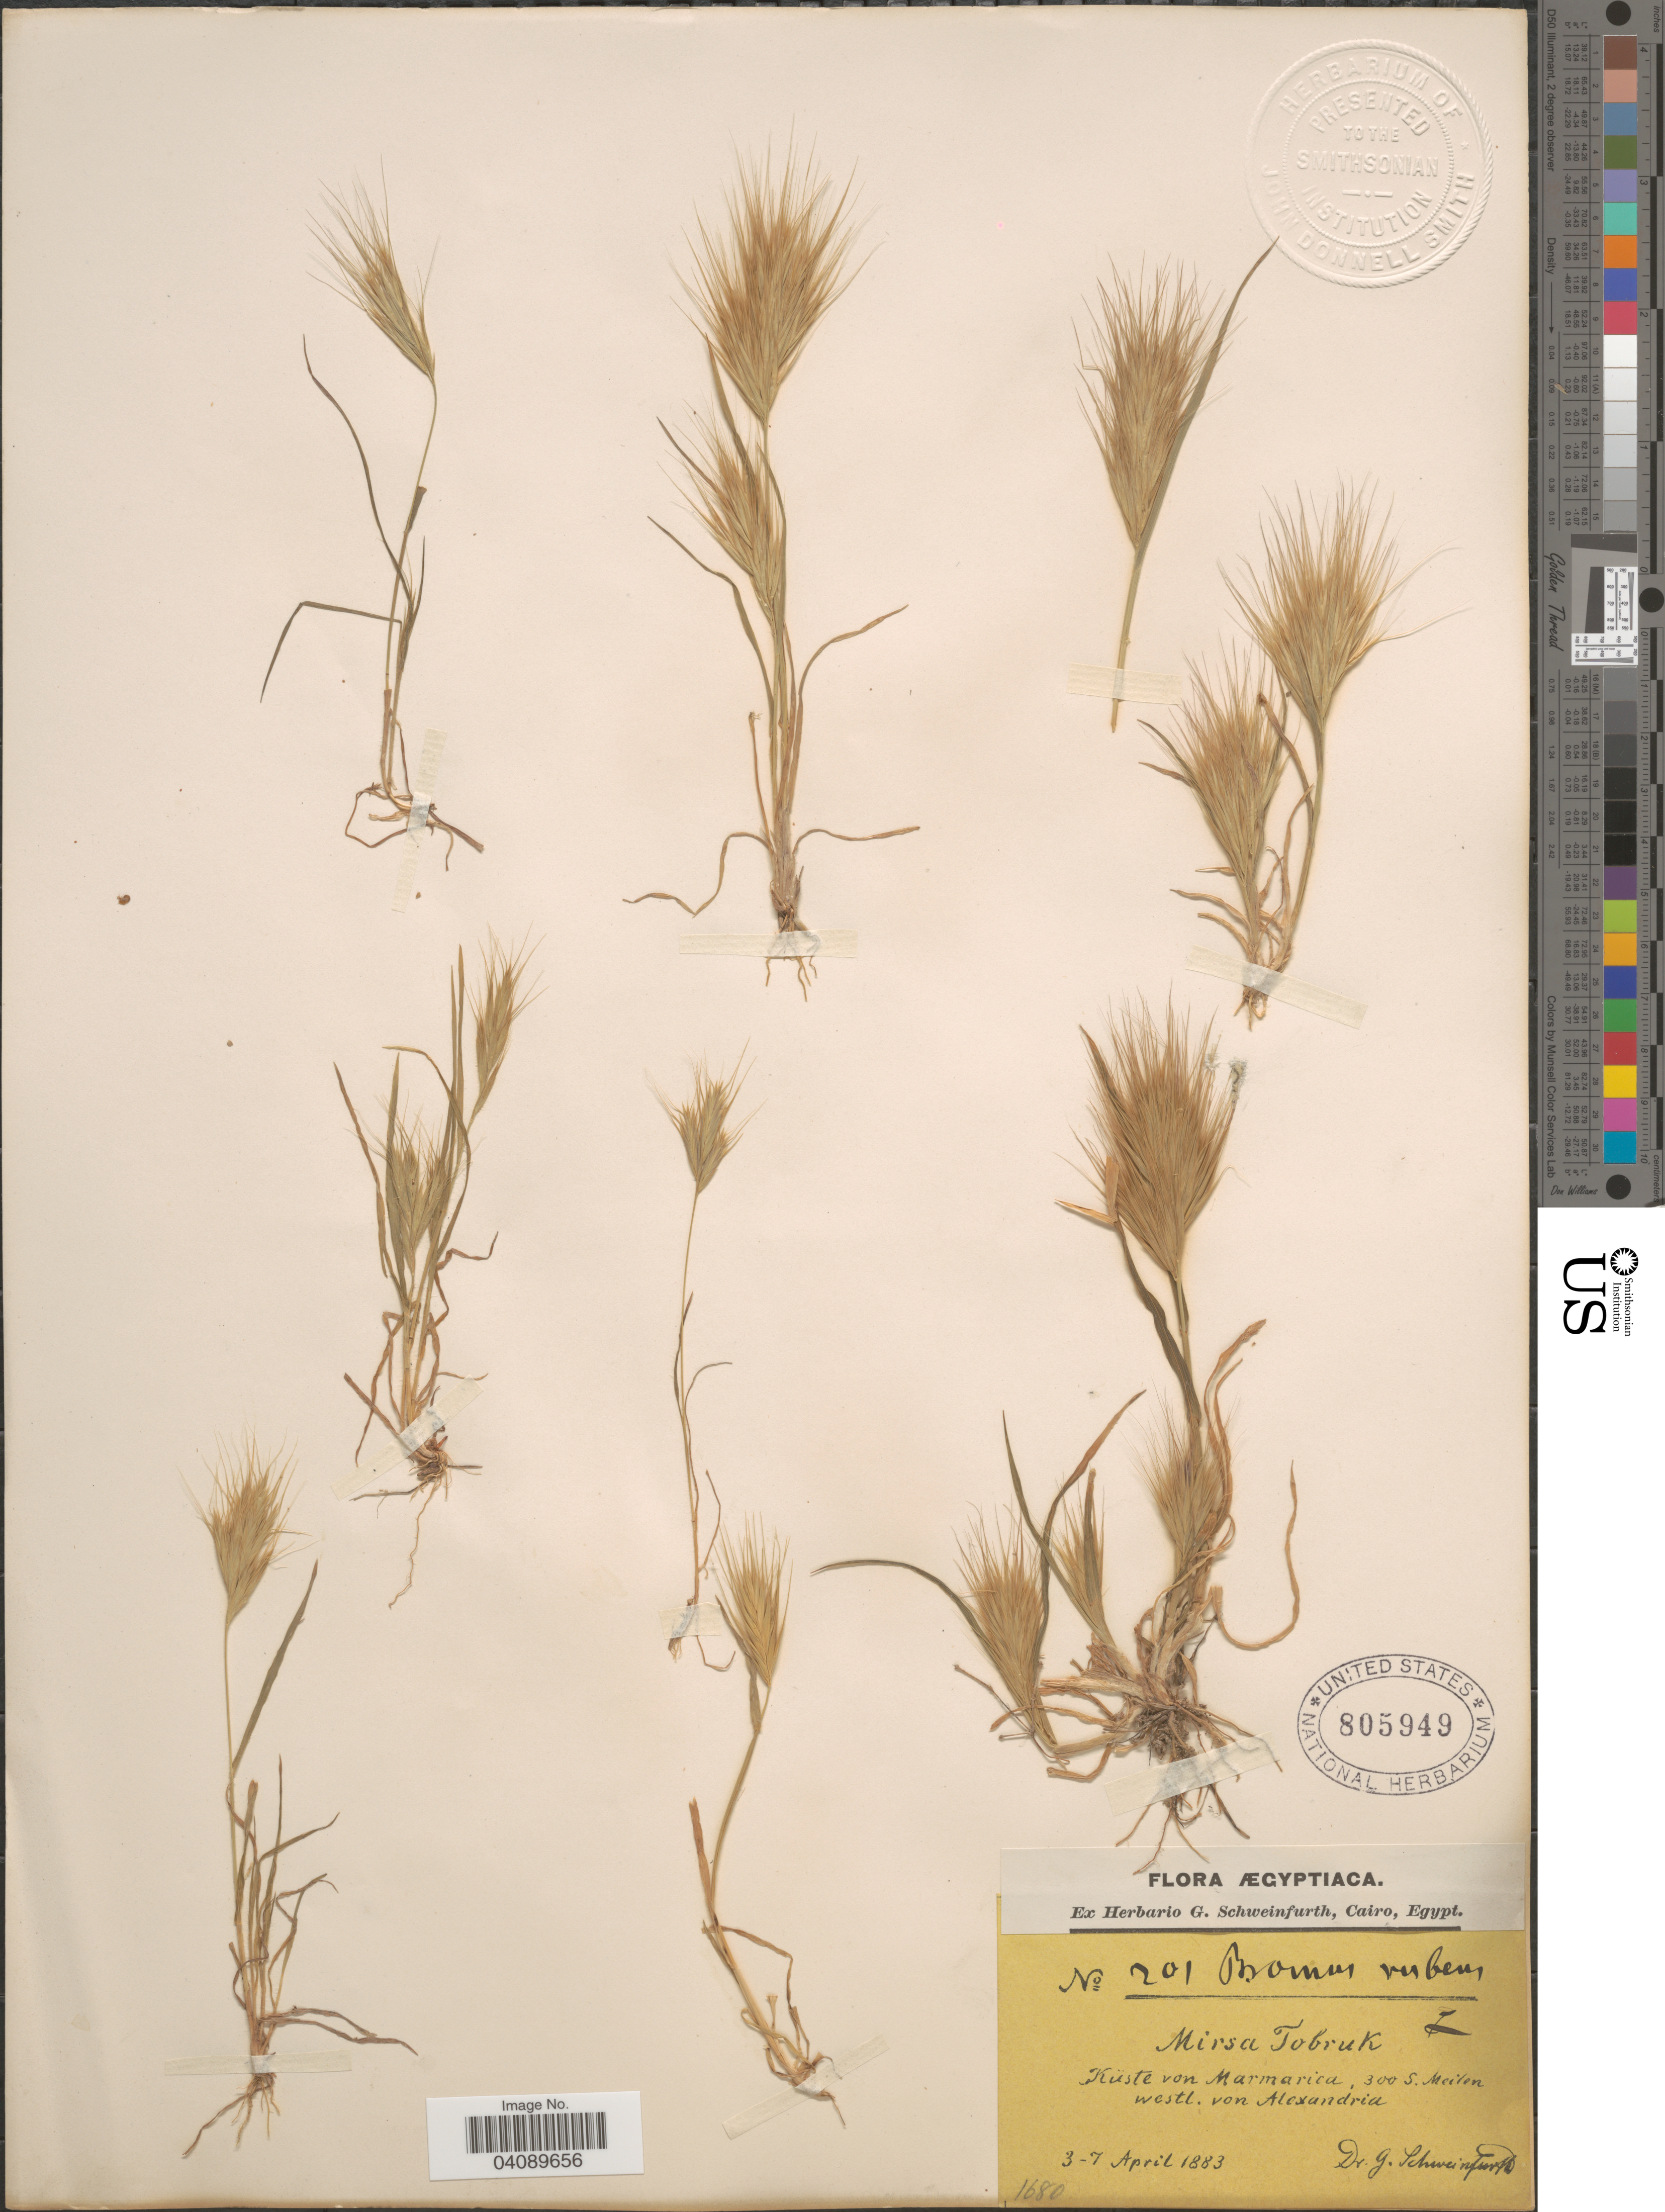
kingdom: Plantae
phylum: Tracheophyta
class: Liliopsida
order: Poales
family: Poaceae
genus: Bromus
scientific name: Bromus rubens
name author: L.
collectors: G. A. Schweinfurth (herbarium)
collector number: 201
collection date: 1883-04-03/1883-04-07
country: Egypt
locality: Ægyptiaca. Mirsa Tobruk. Küste on Marmarica, 300 S. Meilen westl. von Alexandria.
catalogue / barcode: US 805949